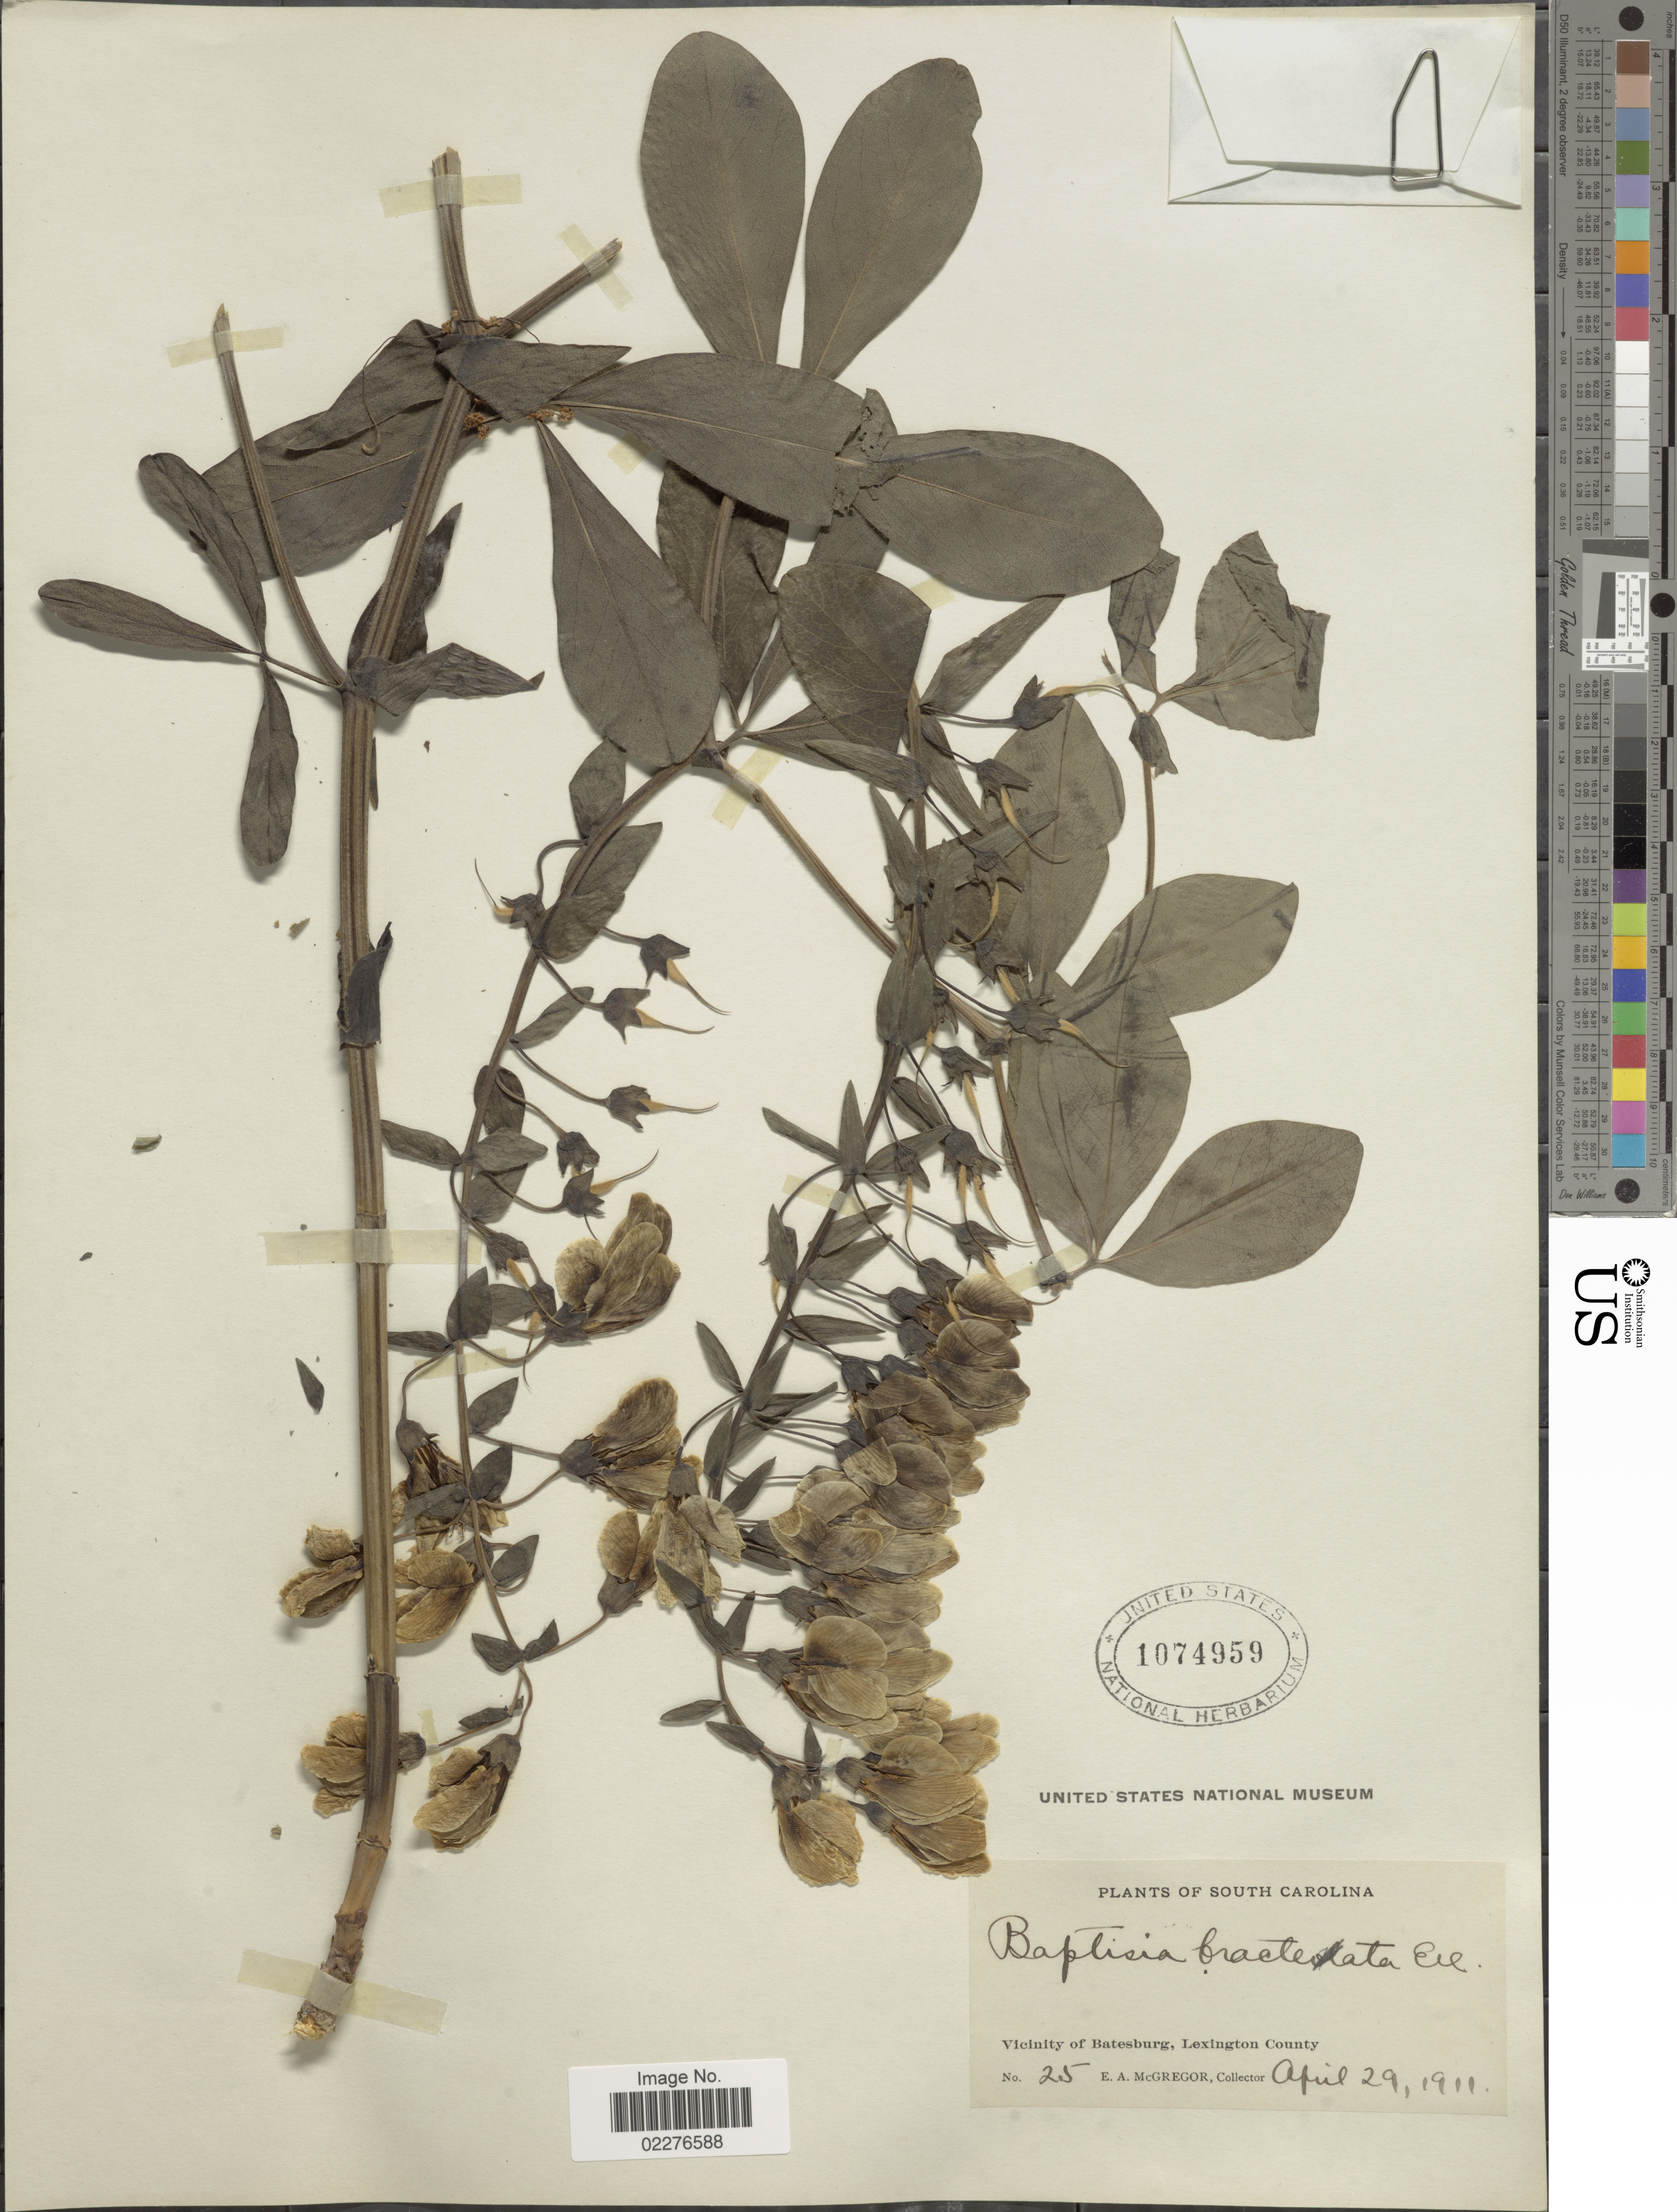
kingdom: Plantae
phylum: Tracheophyta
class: Magnoliopsida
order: Fabales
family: Fabaceae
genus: Baptisia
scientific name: Baptisia bracteata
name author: Muhl. ex Elliot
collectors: E. A. McGregor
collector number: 25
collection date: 1911-04-29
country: United States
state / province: South Carolina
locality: Vicinity of Batesburg, Lexington County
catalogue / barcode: US 1074959